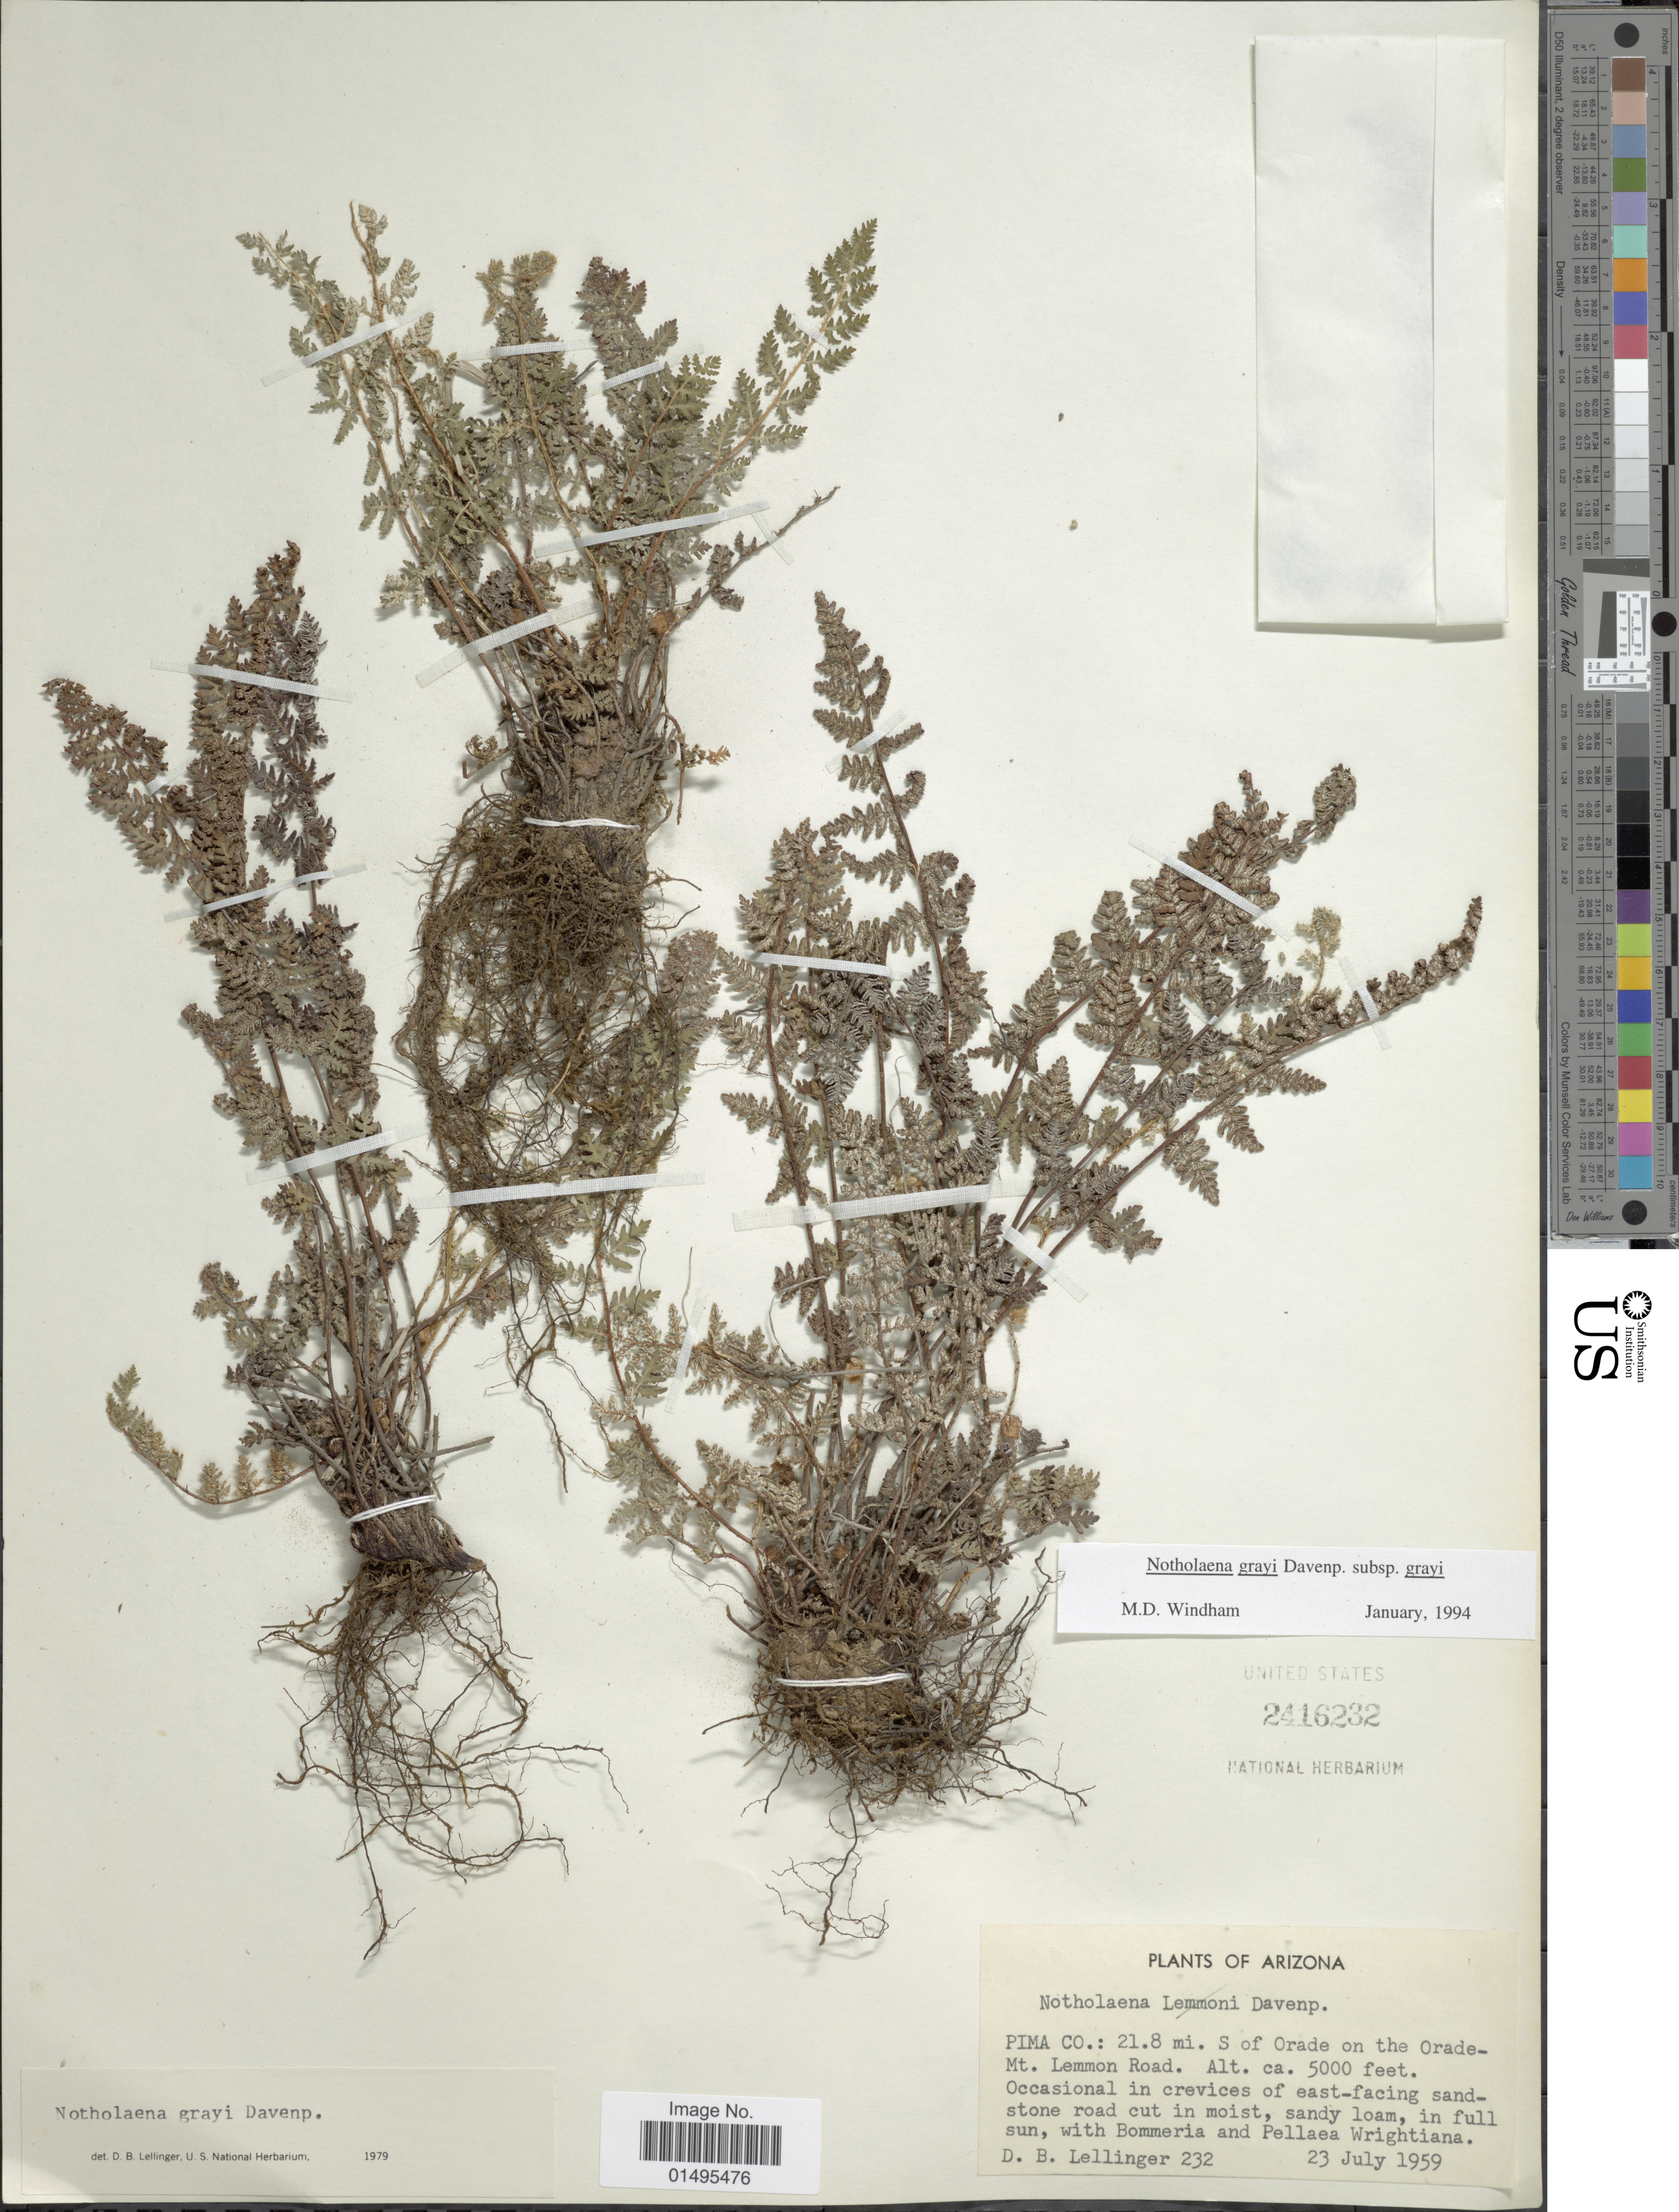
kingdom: Plantae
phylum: Tracheophyta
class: Polypodiopsida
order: Polypodiales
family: Pteridaceae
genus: Notholaena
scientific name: Notholaena grayi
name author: Davenp.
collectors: D. B. Lellinger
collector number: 232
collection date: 1959-07-23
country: United States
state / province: Arizona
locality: Pima Co.: 21.8 mi. S of Orade on the Orade Mt., Lemmon Roads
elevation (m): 1524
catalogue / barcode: US 2416232